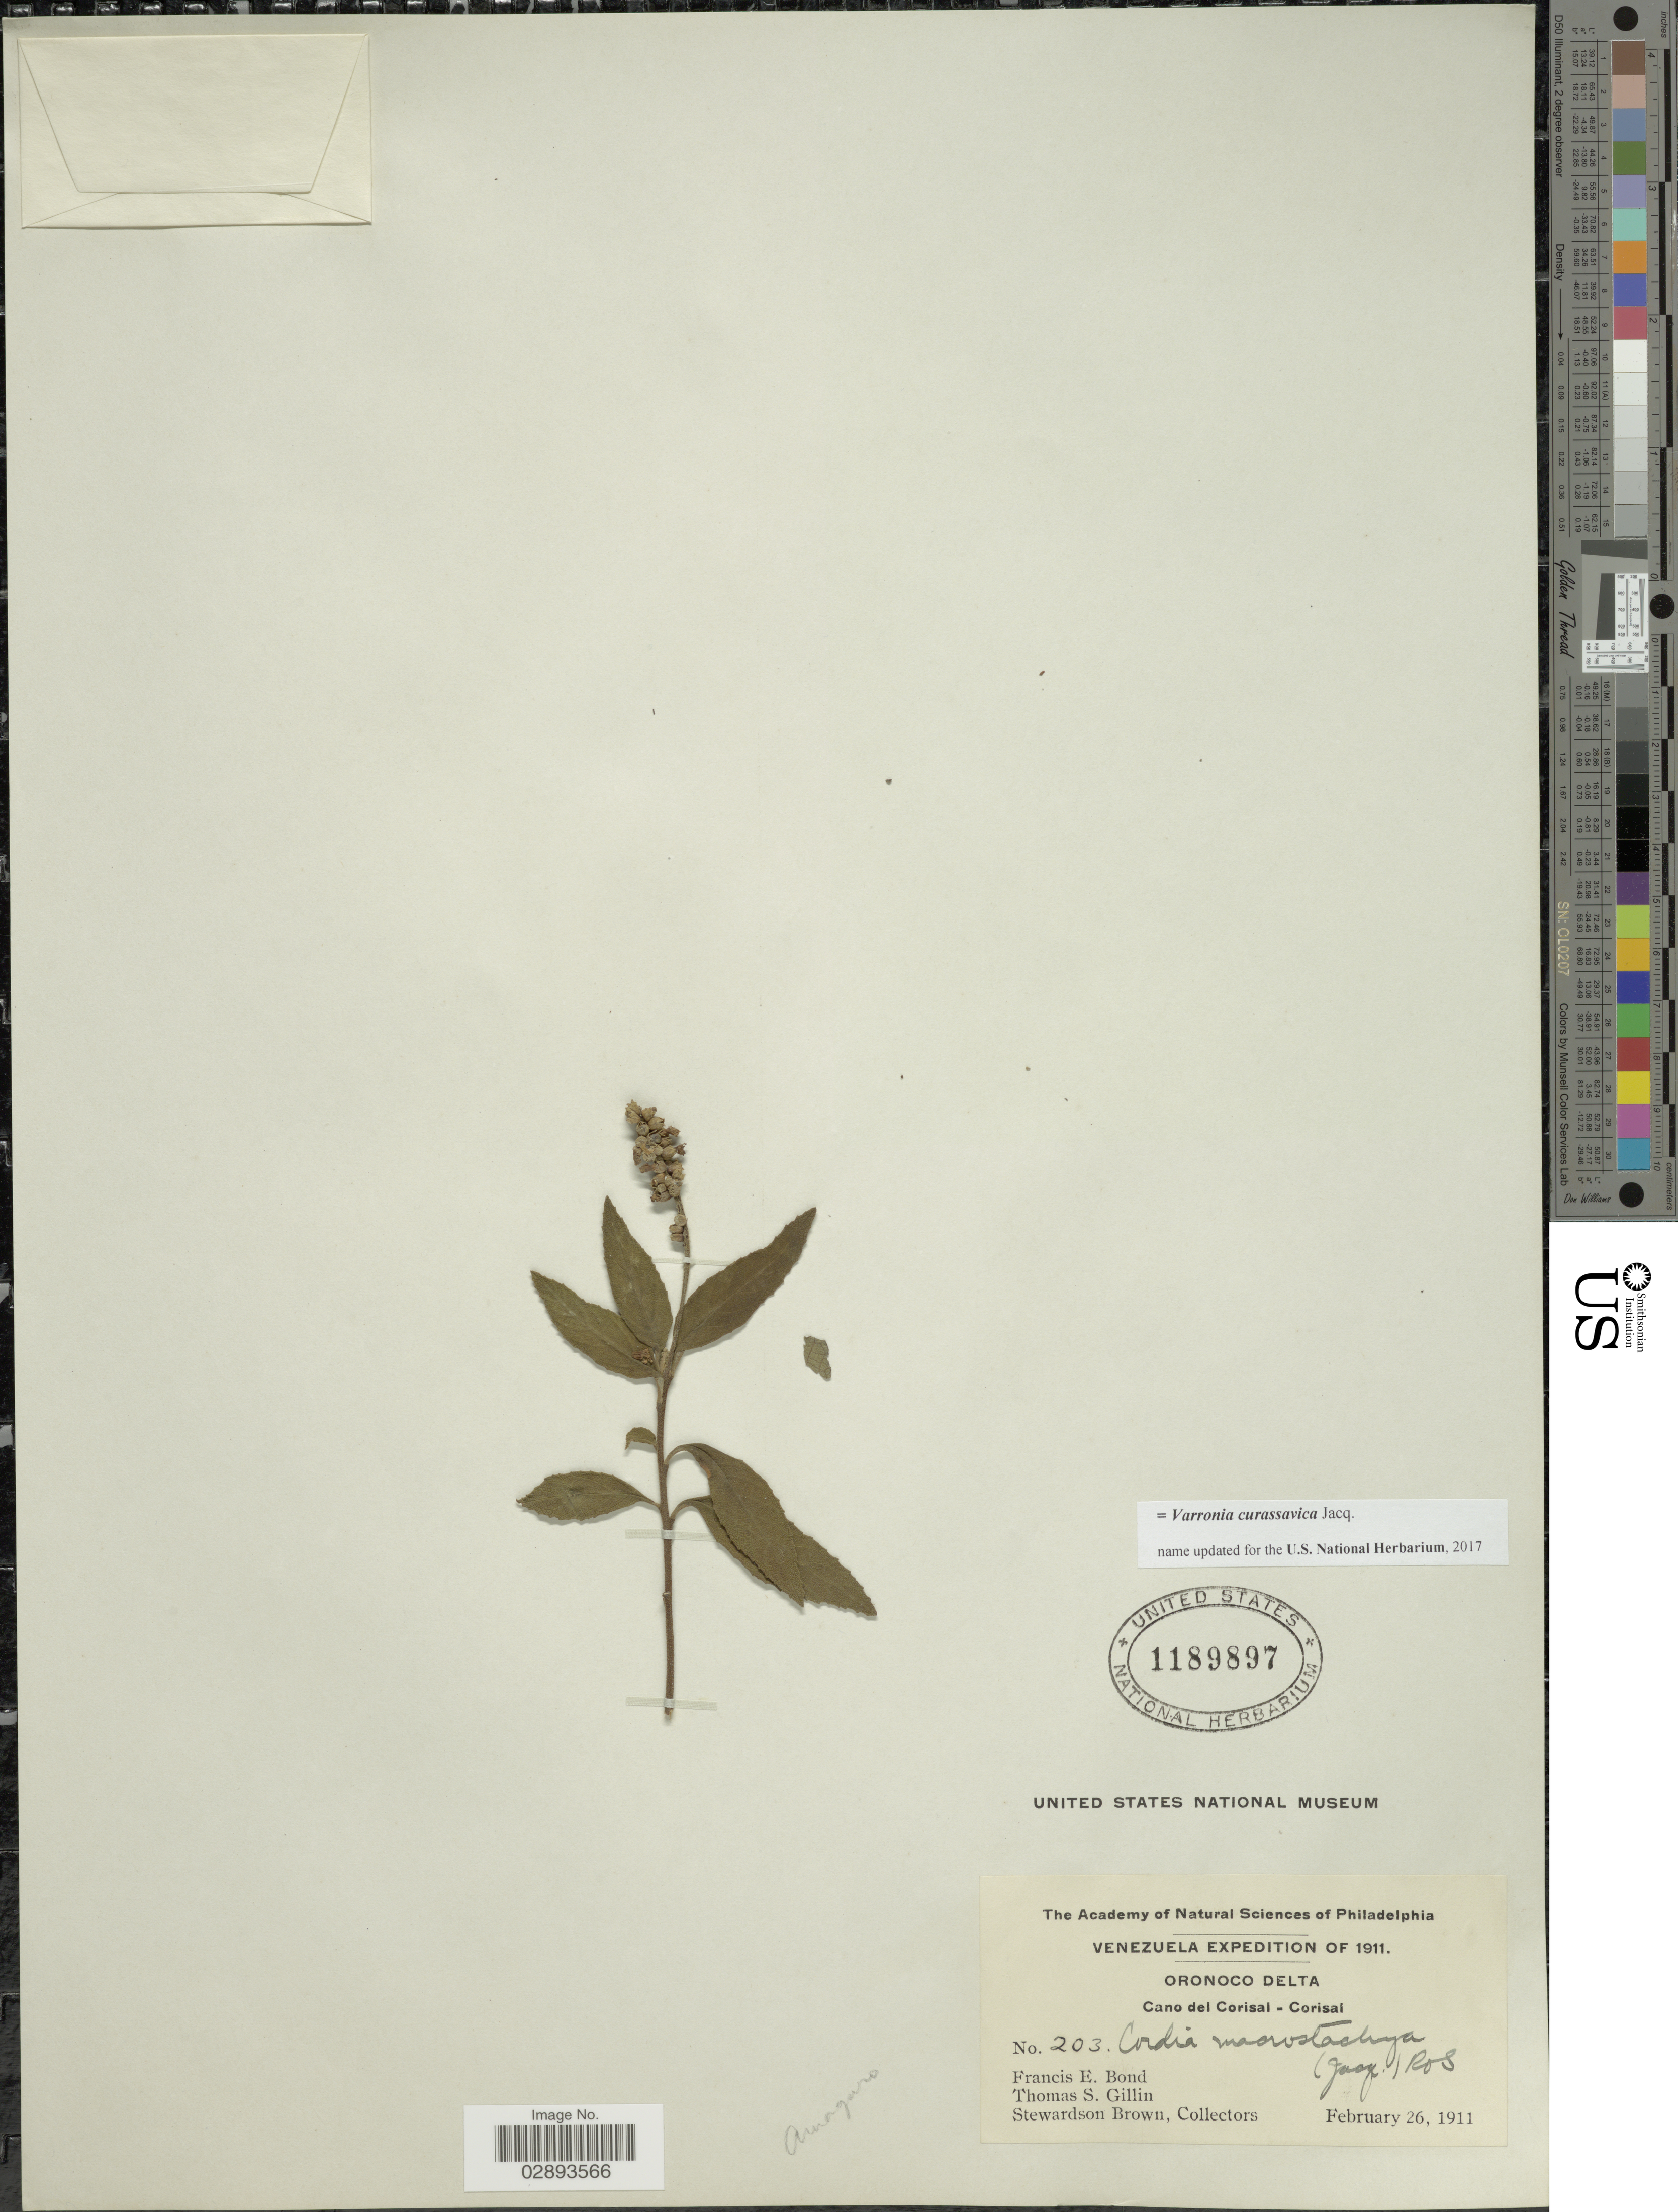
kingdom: Plantae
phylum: Tracheophyta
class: Magnoliopsida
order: Boraginales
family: Cordiaceae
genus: Varronia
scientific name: Varronia curassavica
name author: Jacq.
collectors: F. Bond, T. Gillin & S. Brown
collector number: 203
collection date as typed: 26-28 February 1911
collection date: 1911-02-26/1911-02-28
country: Venezuela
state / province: Monagas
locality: Corozal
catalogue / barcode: US 1189897